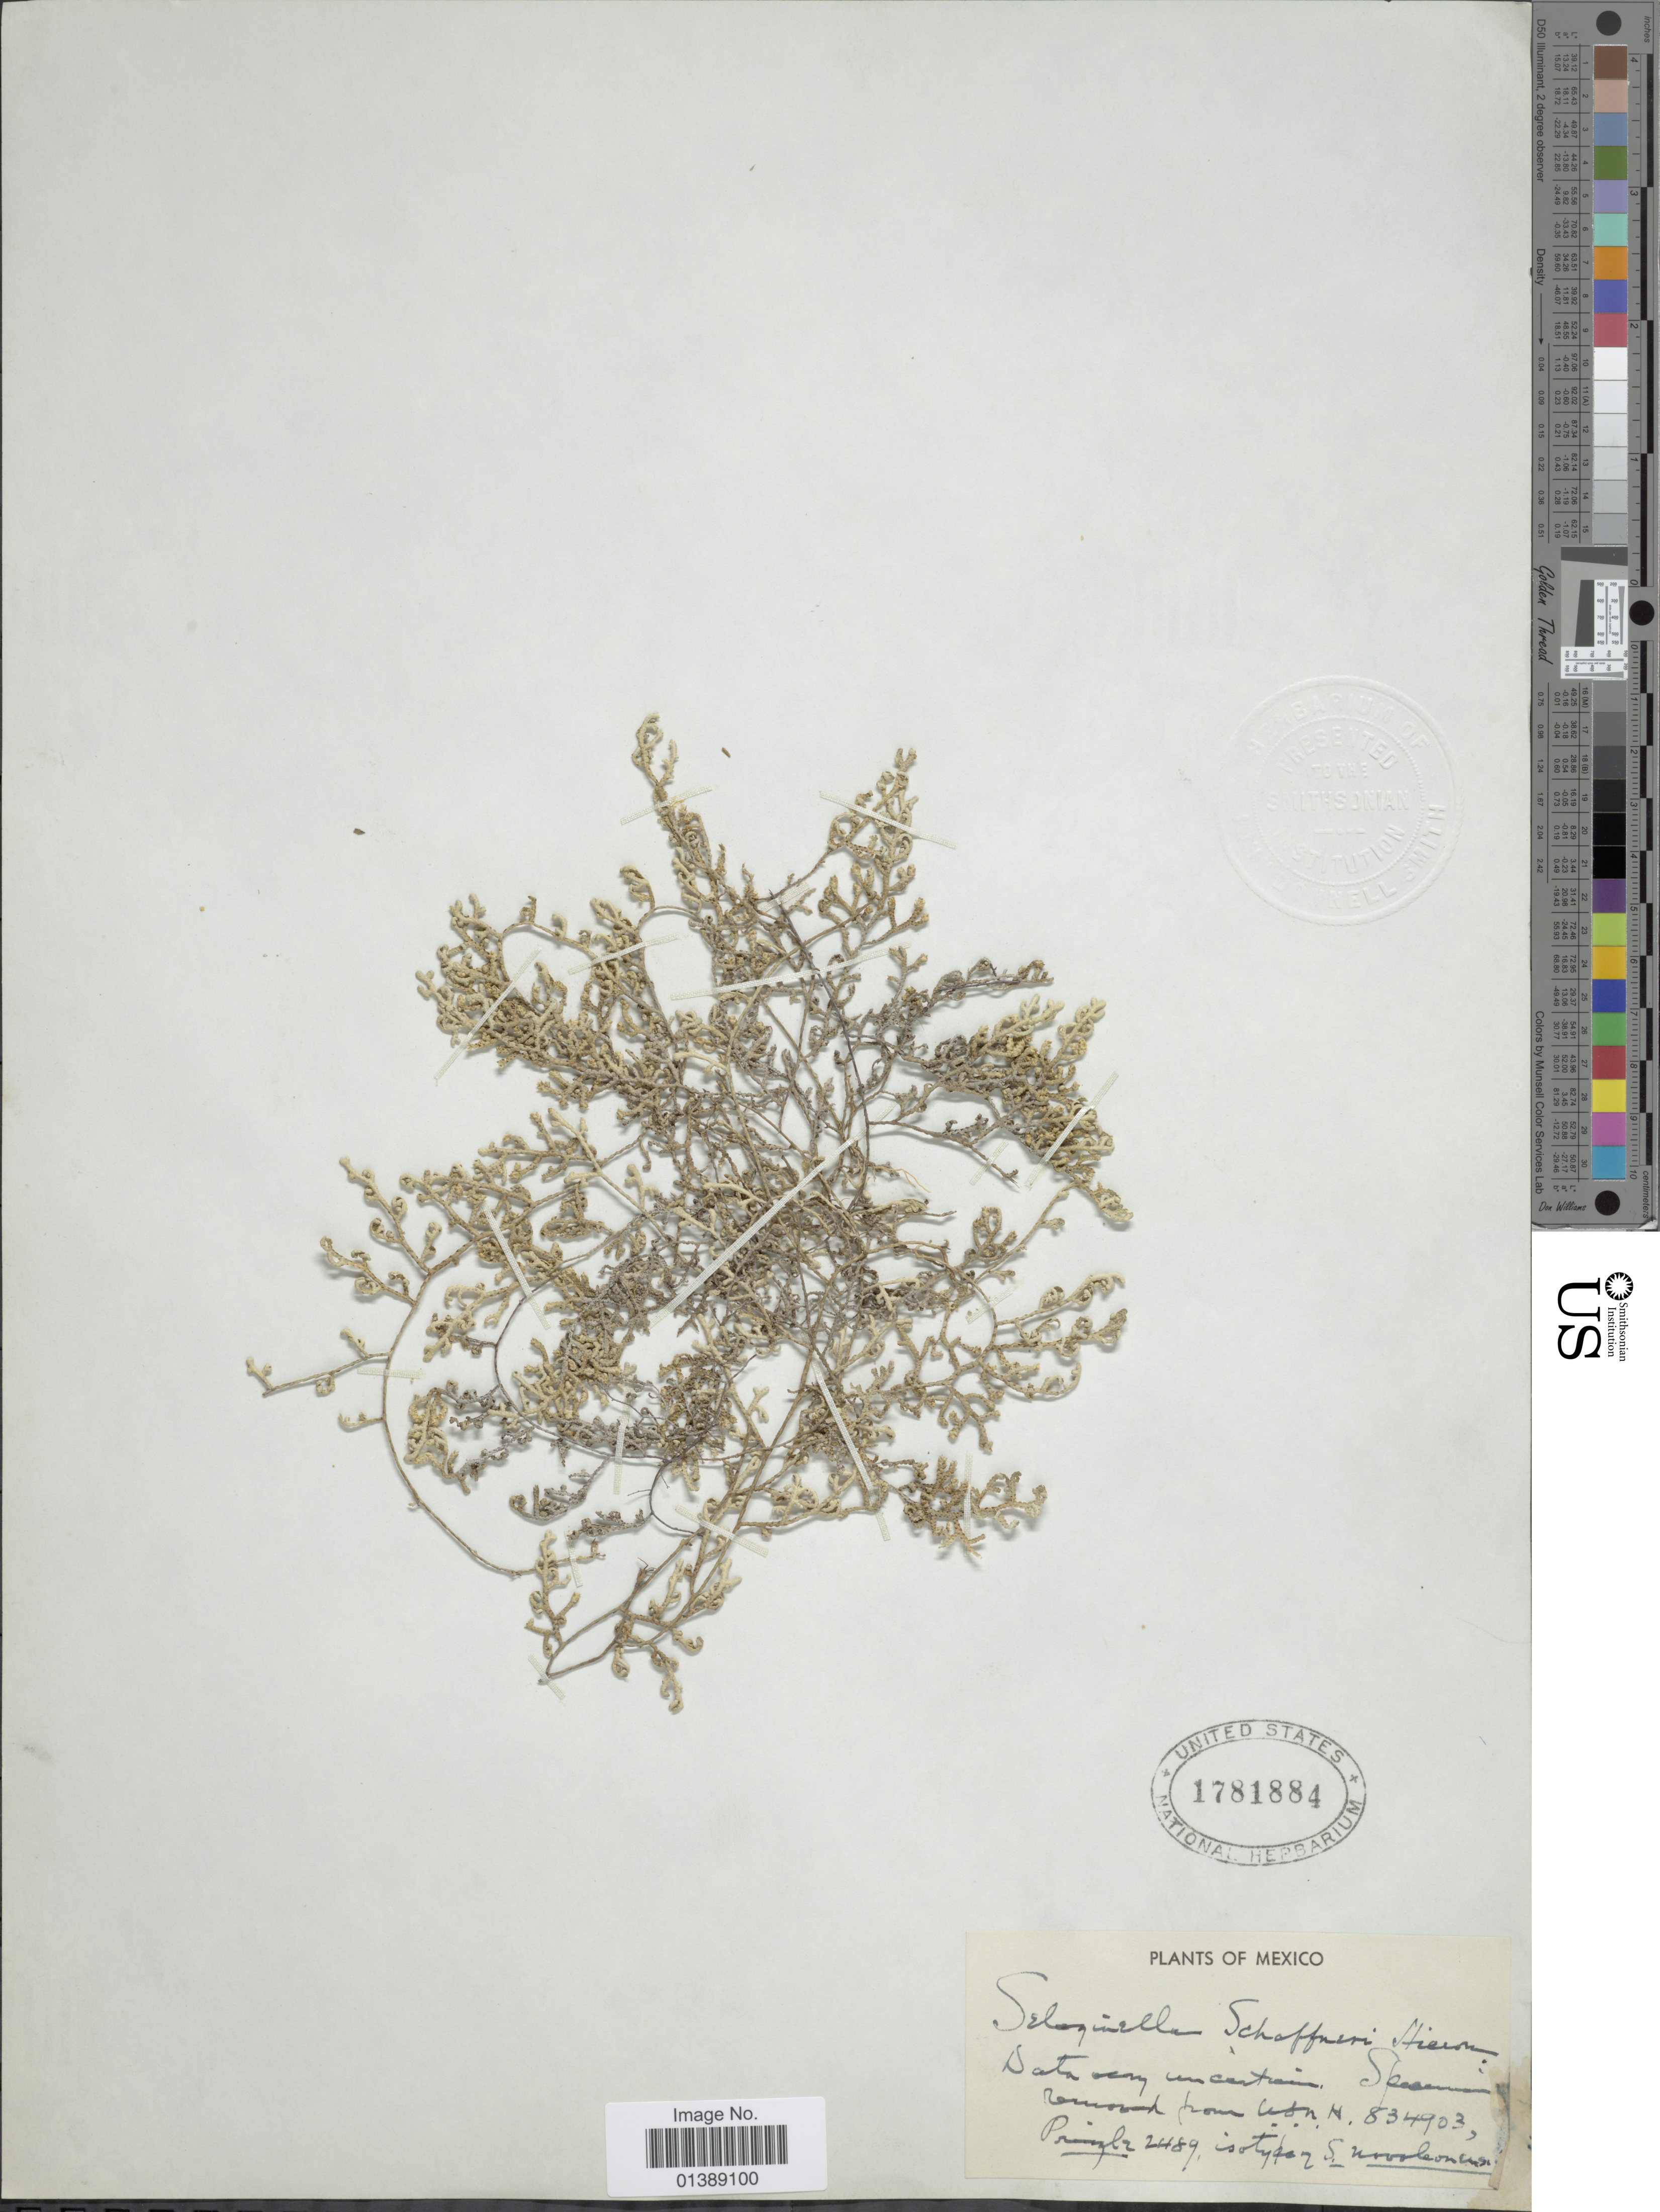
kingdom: Plantae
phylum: Tracheophyta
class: Lycopodiopsida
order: Selaginellales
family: Selaginellaceae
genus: Selaginella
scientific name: Selaginella schaffneri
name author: Hieron.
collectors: -- Pringle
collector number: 2489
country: Mexico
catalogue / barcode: US 1781884